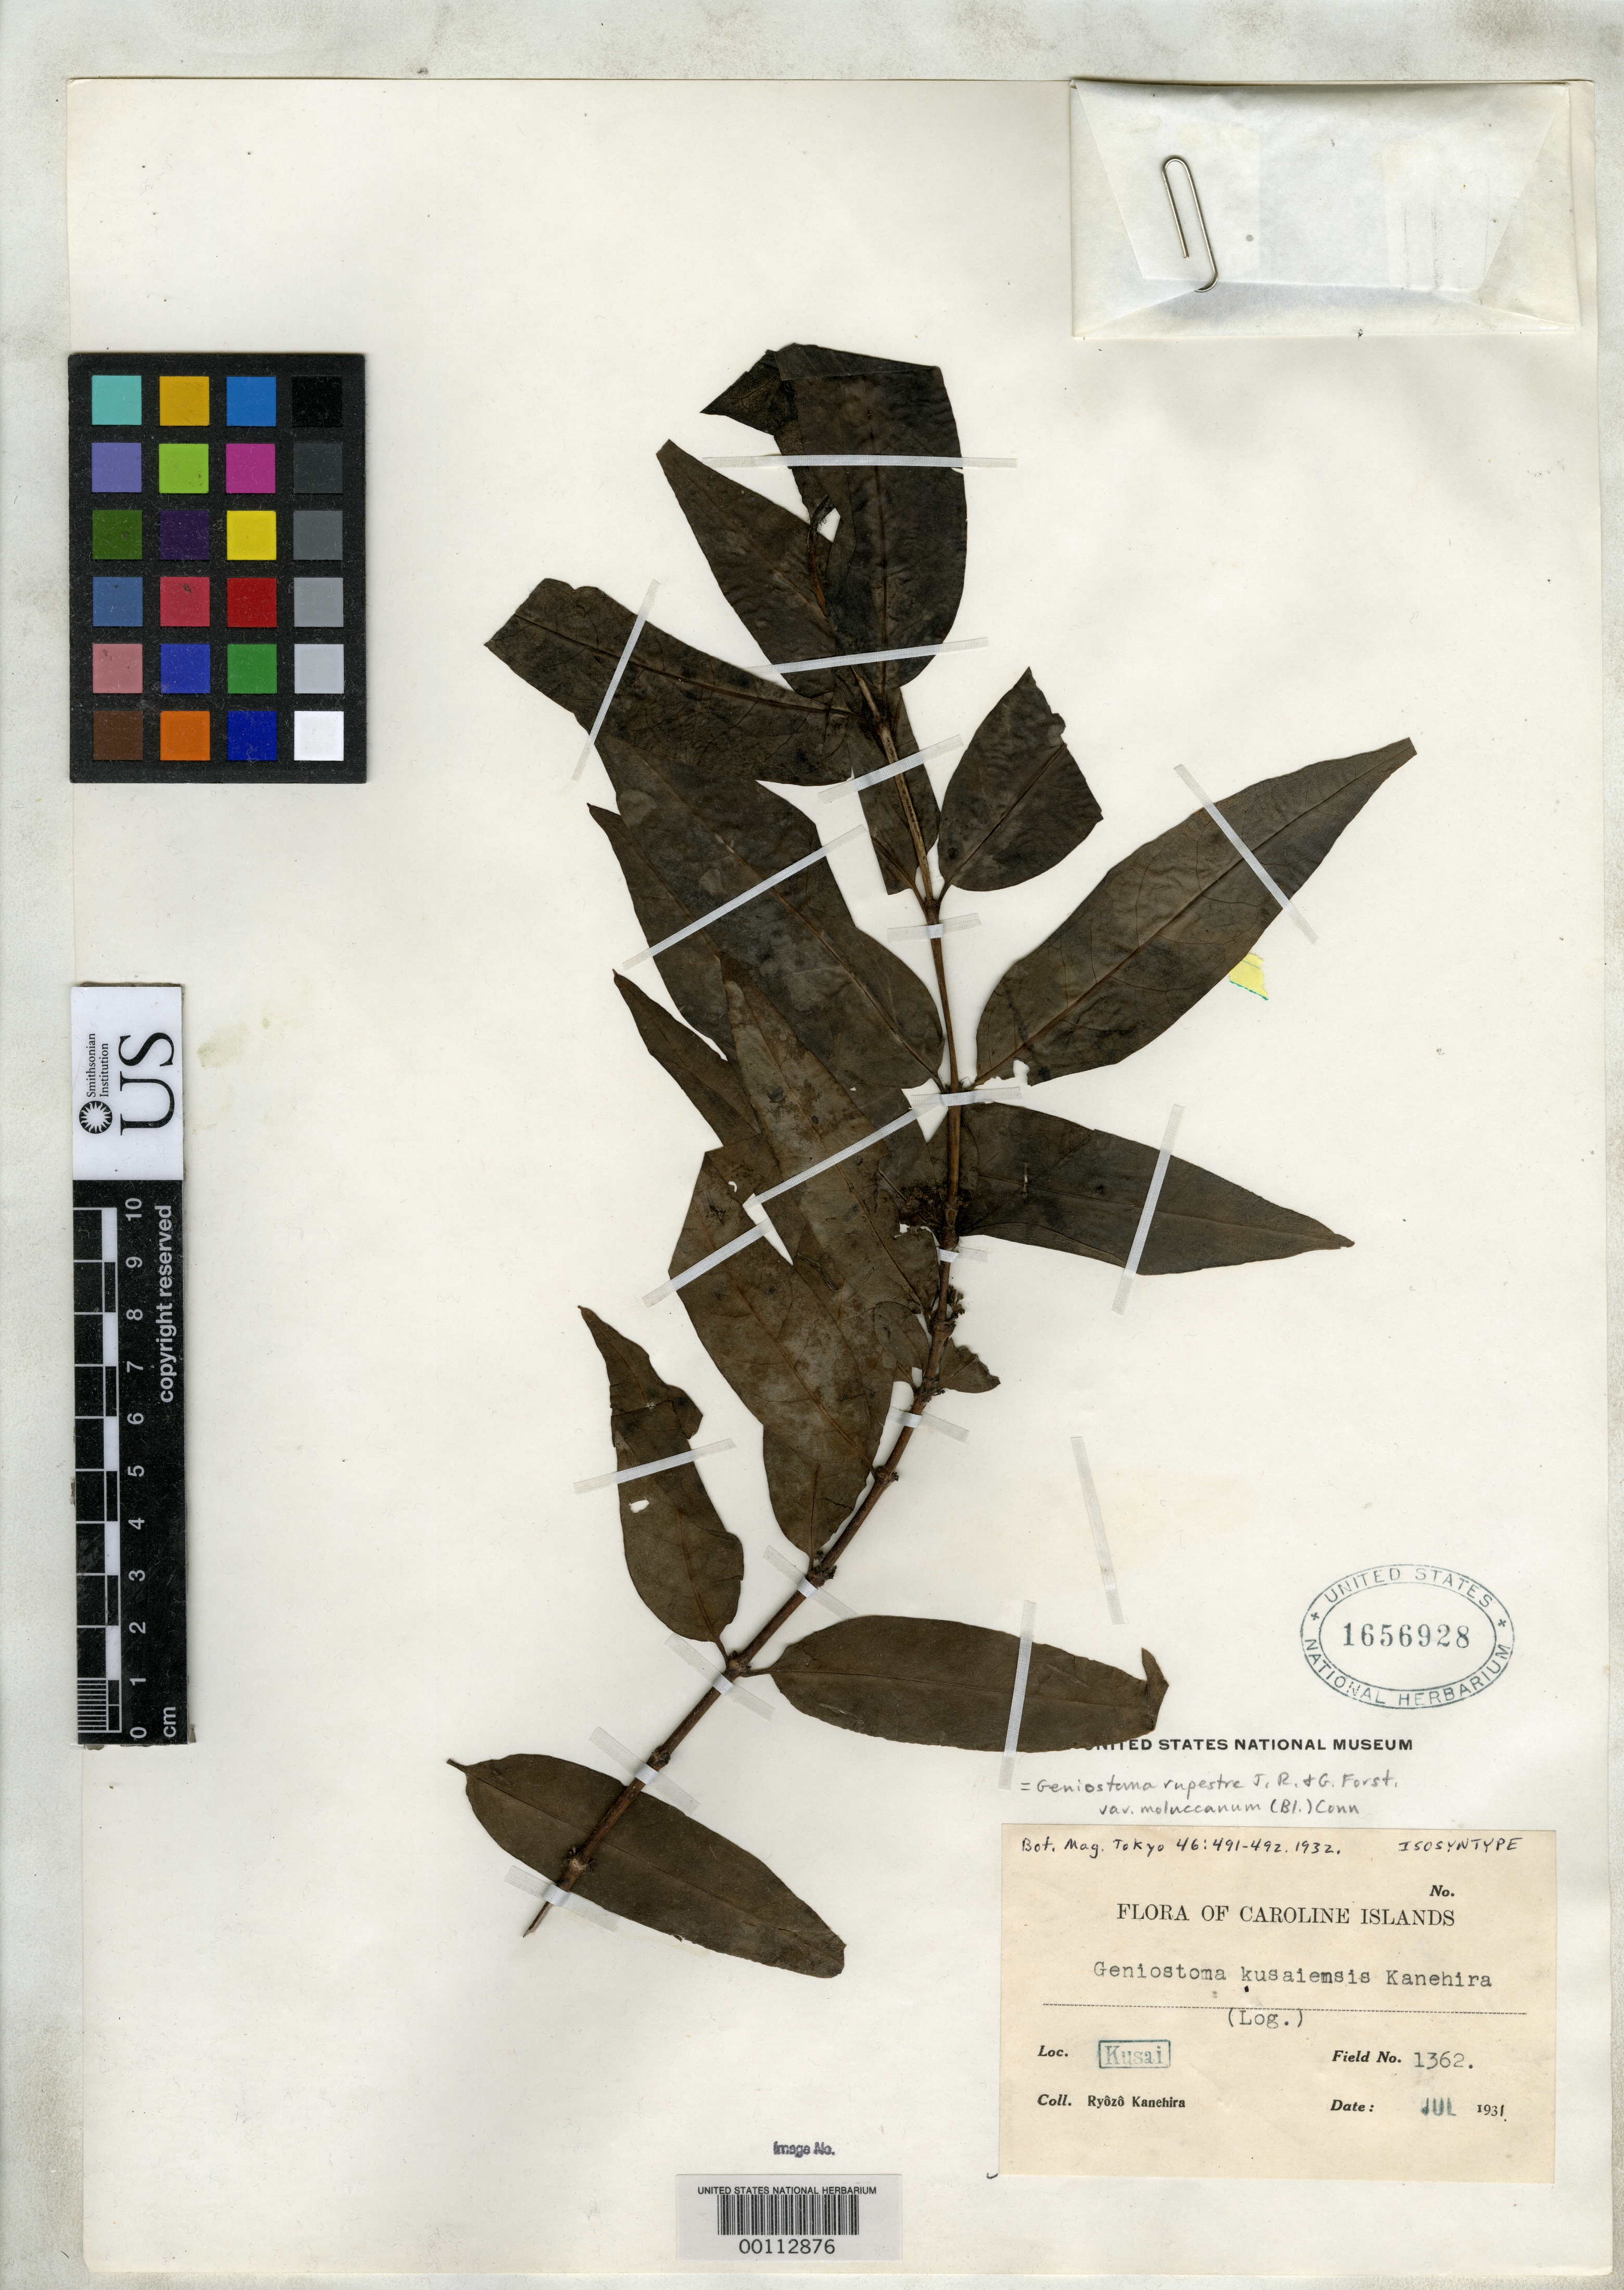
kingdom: Plantae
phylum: Tracheophyta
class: Magnoliopsida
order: Gentianales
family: Loganiaceae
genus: Geniostoma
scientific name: Geniostoma kusaiensis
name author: Kaneh.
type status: Isosyntype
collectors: R. Kanehira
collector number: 1362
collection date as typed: Jul 1931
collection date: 1931-07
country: Micronesia, Federated States of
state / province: Kosrae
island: Kosrae [Kusaie]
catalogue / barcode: US 1656928